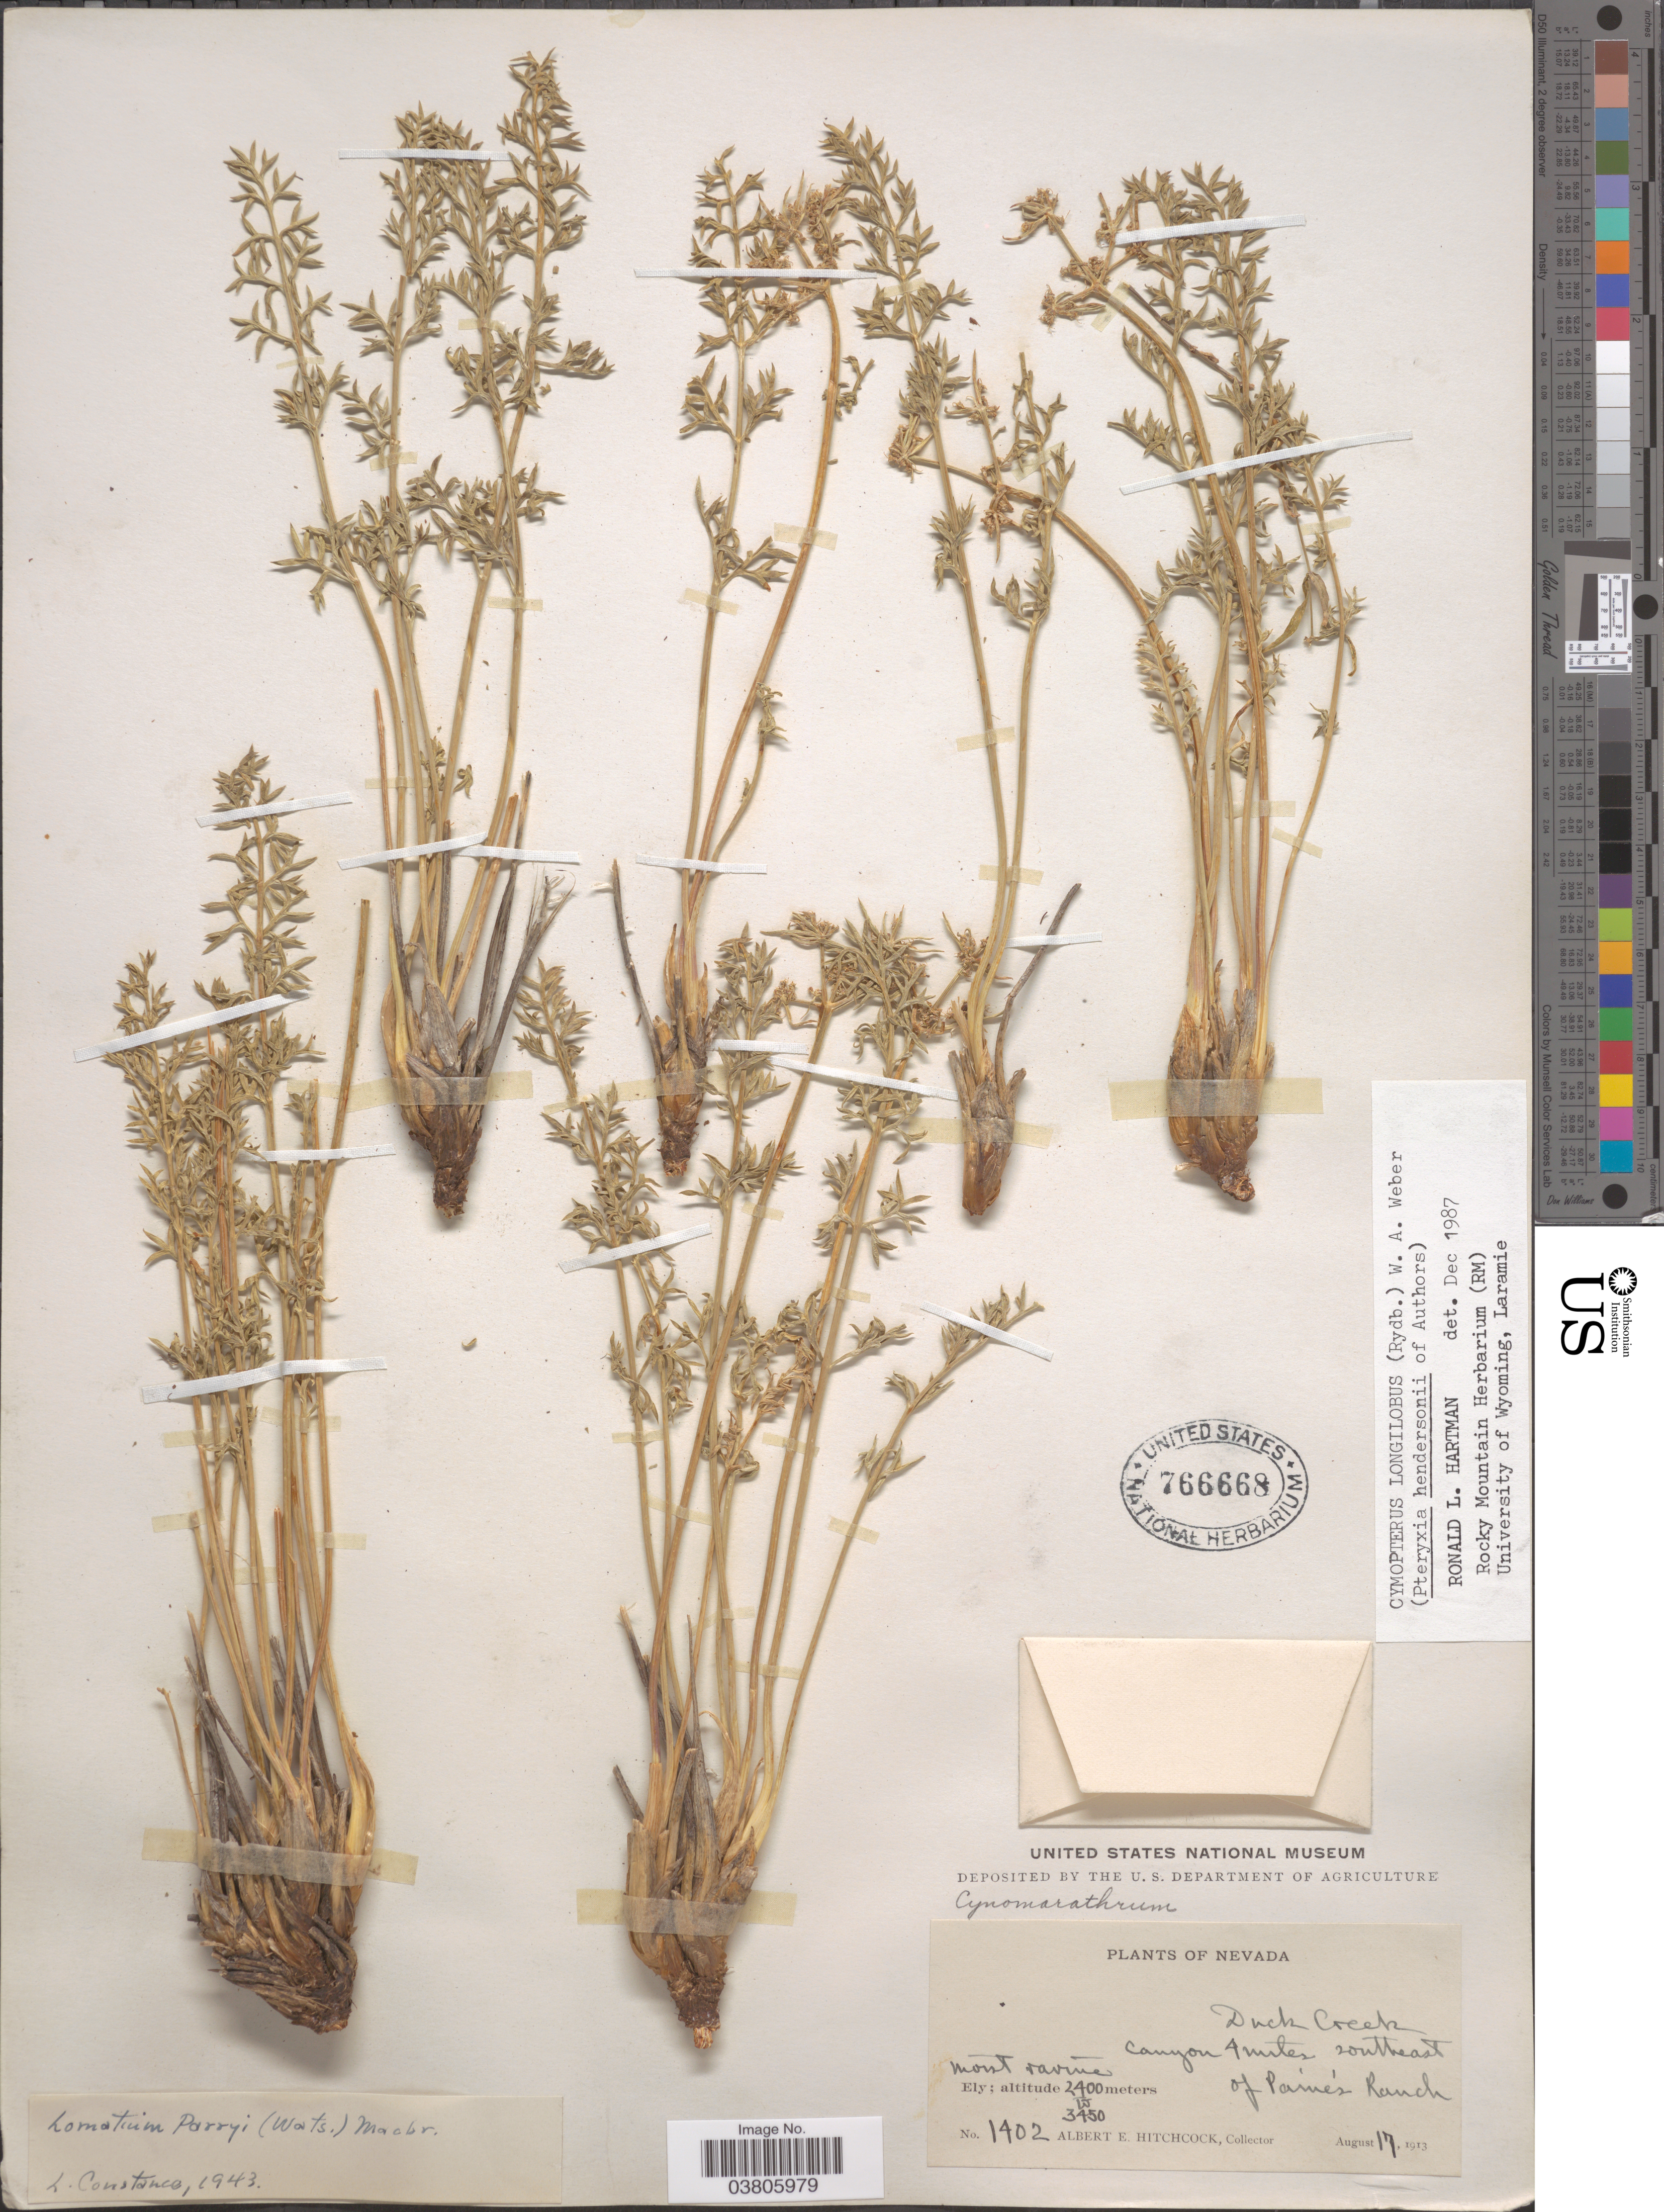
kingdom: Plantae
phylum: Tracheophyta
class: Magnoliopsida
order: Apiales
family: Apiaceae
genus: Cymopterus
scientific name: Cymopterus longilobus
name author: (Rydb.) W.A. Weber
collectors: A. Hitchcock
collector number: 1402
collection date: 1913-08-17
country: United States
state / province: Nevada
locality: Duck Creek Canyon 4 miles southeast of Paine's Ranch. Ely.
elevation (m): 2400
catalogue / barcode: US 766668